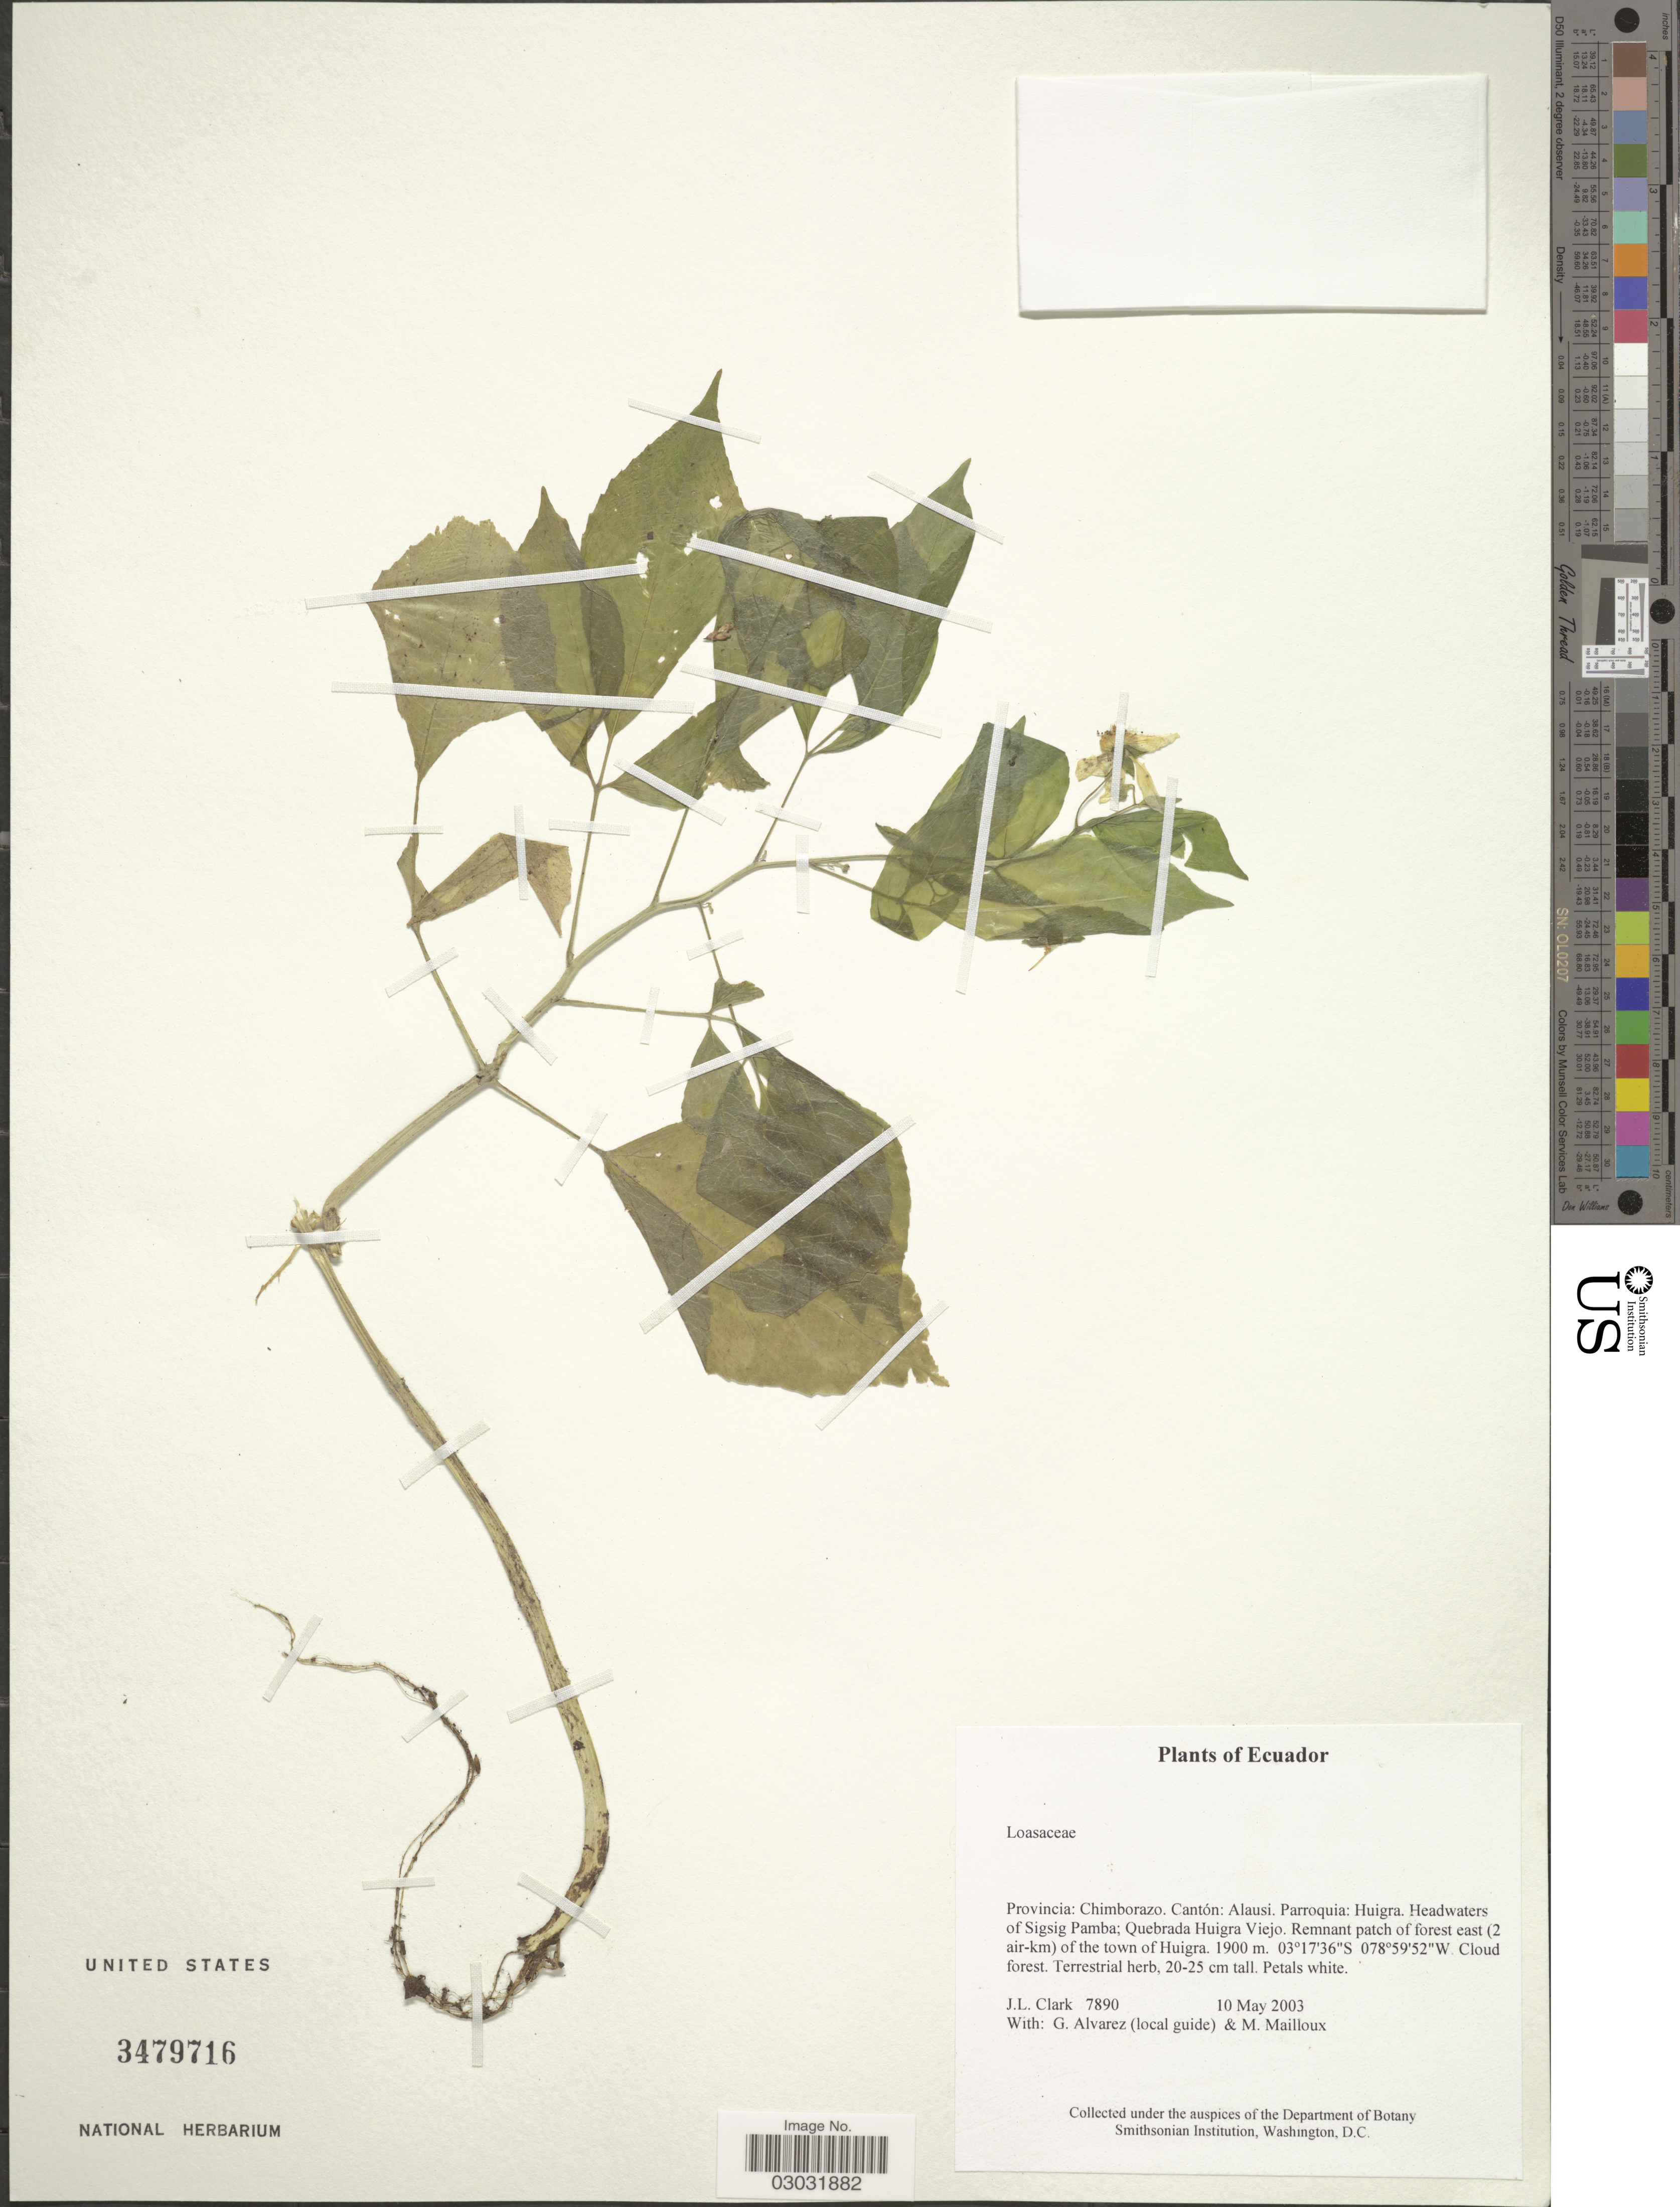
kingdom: Plantae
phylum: Tracheophyta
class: Magnoliopsida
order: Cornales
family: Loasaceae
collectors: J. L. Clark, G. Alvarez & M. Mailloux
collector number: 7890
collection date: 2003-05-10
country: Ecuador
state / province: Chimborazo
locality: Cantón: Alausi. Parroquia: Huigra. Headwaters of Sigsig Pamba; Quebrada Huigra Viejo. Remnant patch of forest east (2 air-km) of the town of Huigra.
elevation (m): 1900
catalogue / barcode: US 3479716